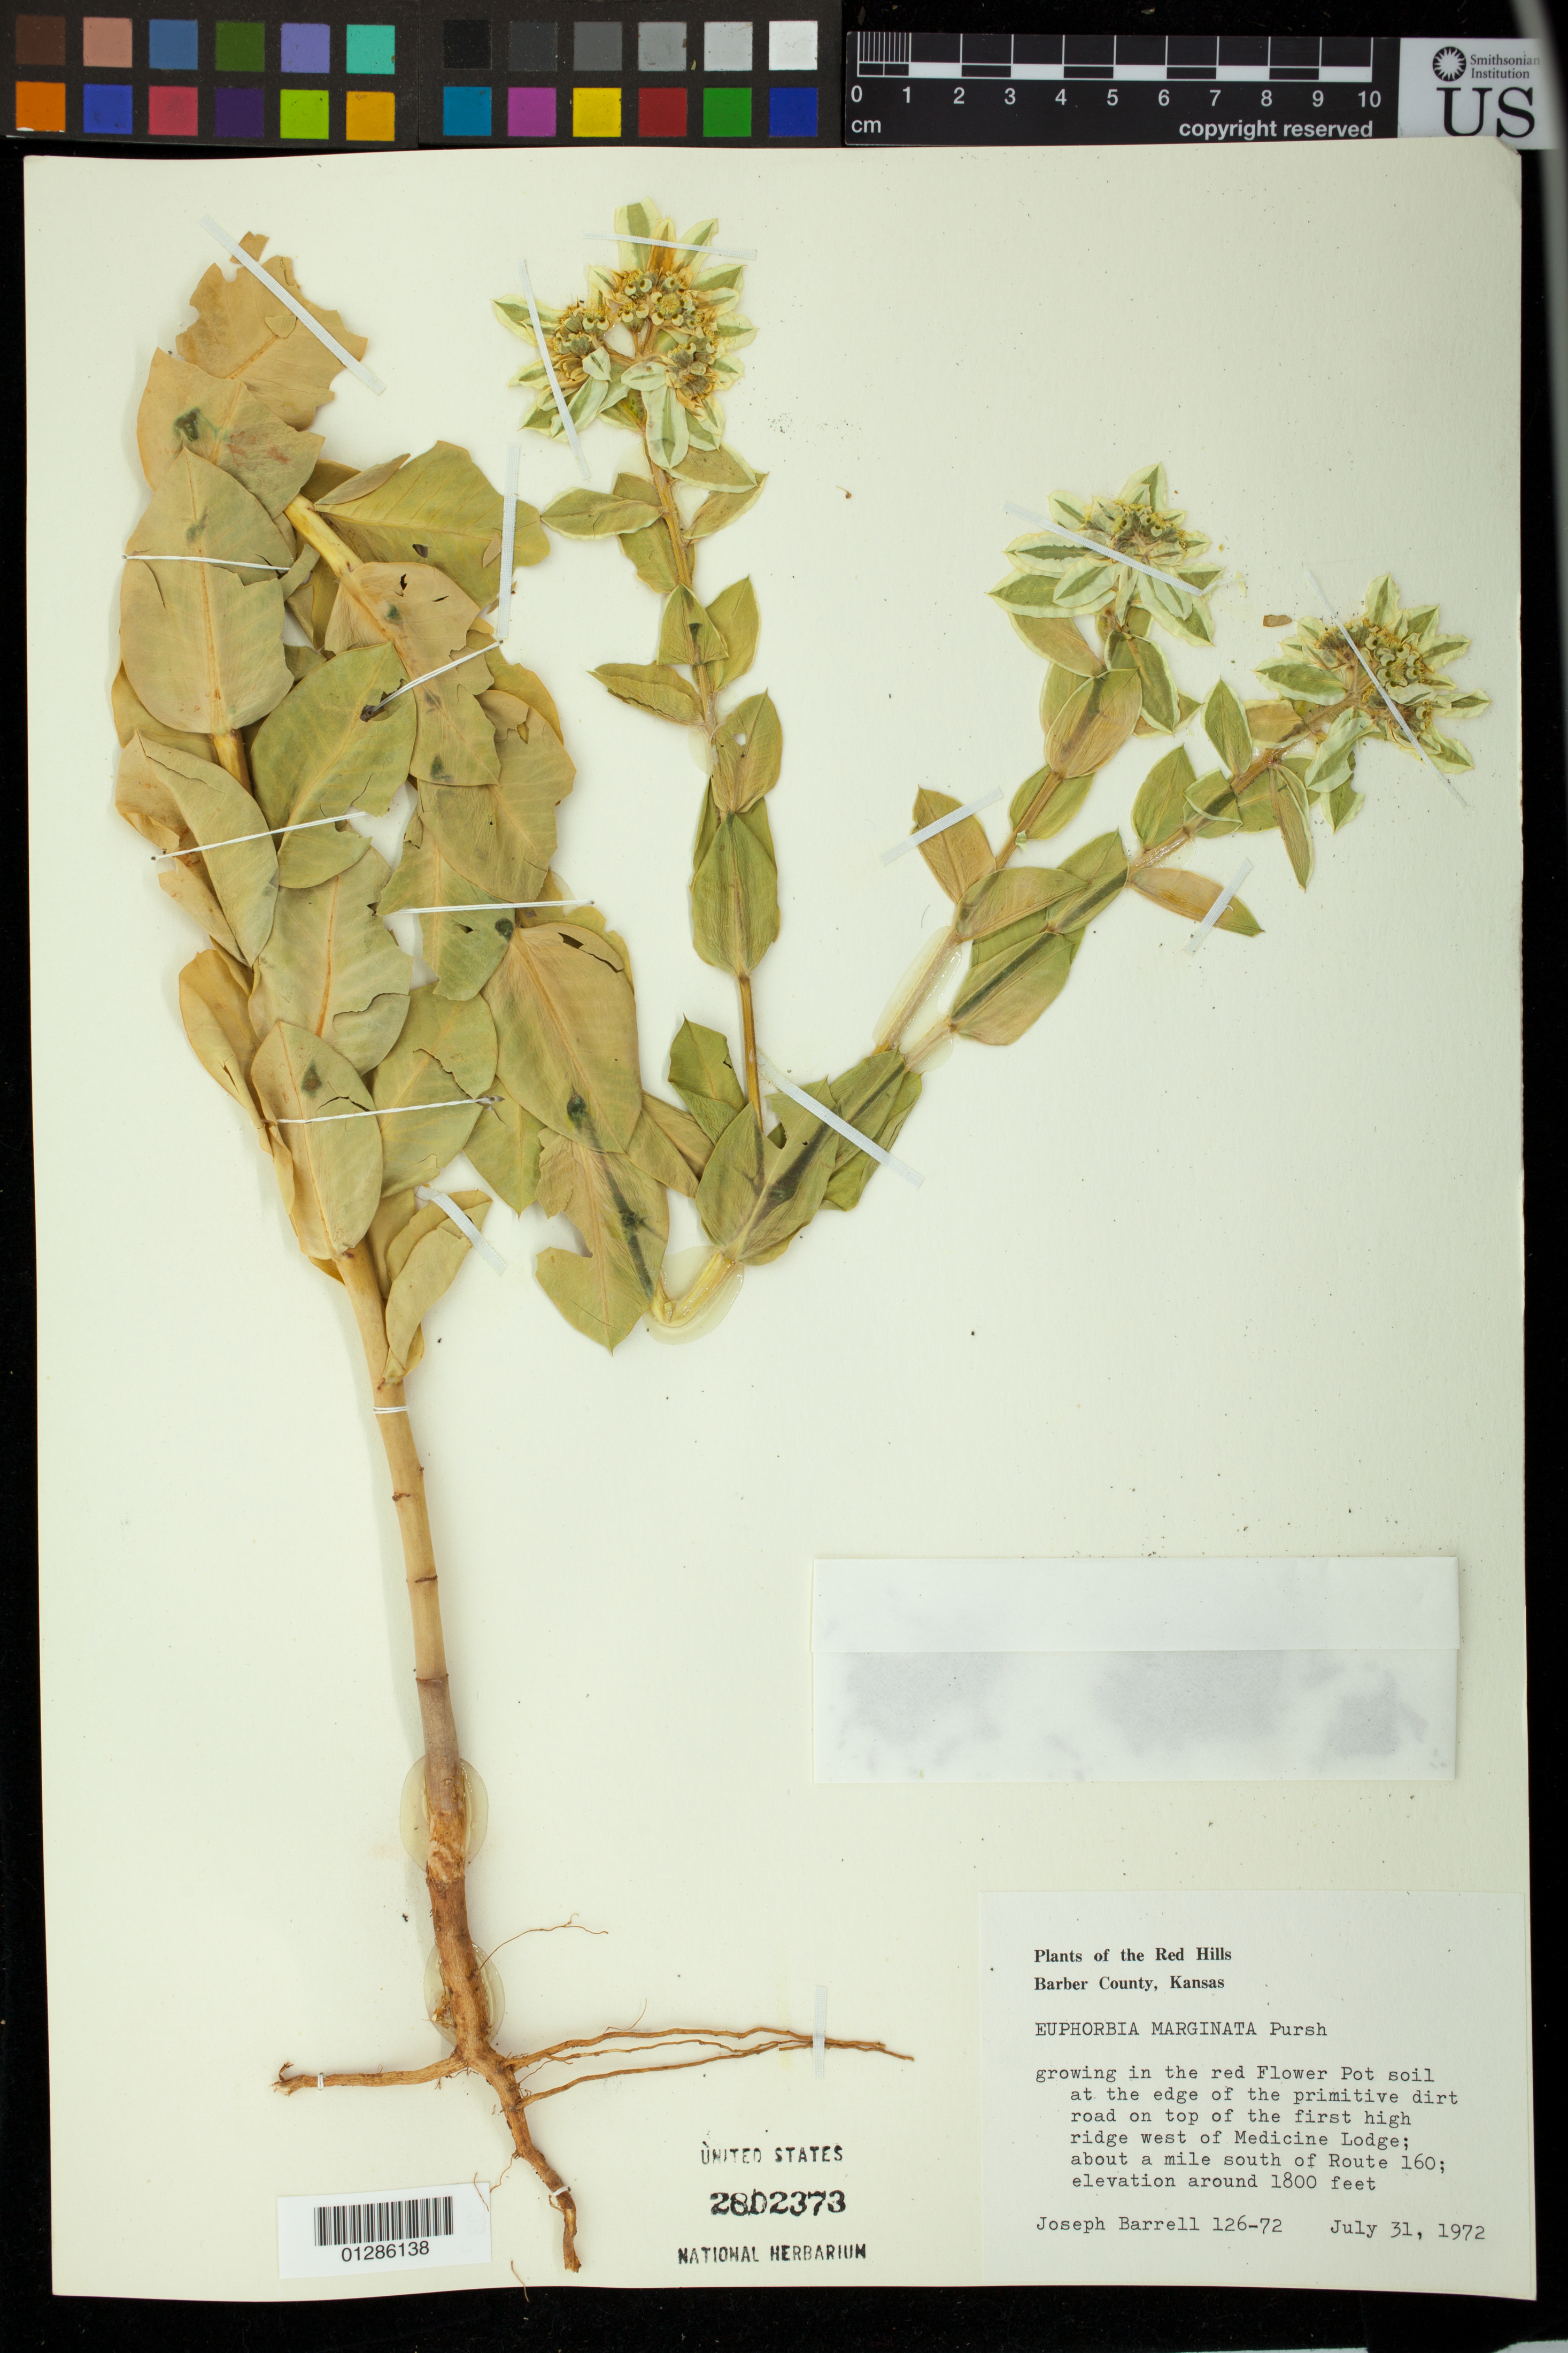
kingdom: Plantae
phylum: Tracheophyta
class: Magnoliopsida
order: Malpighiales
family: Euphorbiaceae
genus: Euphorbia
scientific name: Euphorbia marginata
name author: Pursh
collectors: J. Barrell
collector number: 126-72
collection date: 1972-07-31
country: United States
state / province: Kansas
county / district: Barber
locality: Red Hills. Dirt road on top of the first high ridge west of Medicine Lodge; about a mile south of Route 160.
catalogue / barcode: US 2802373